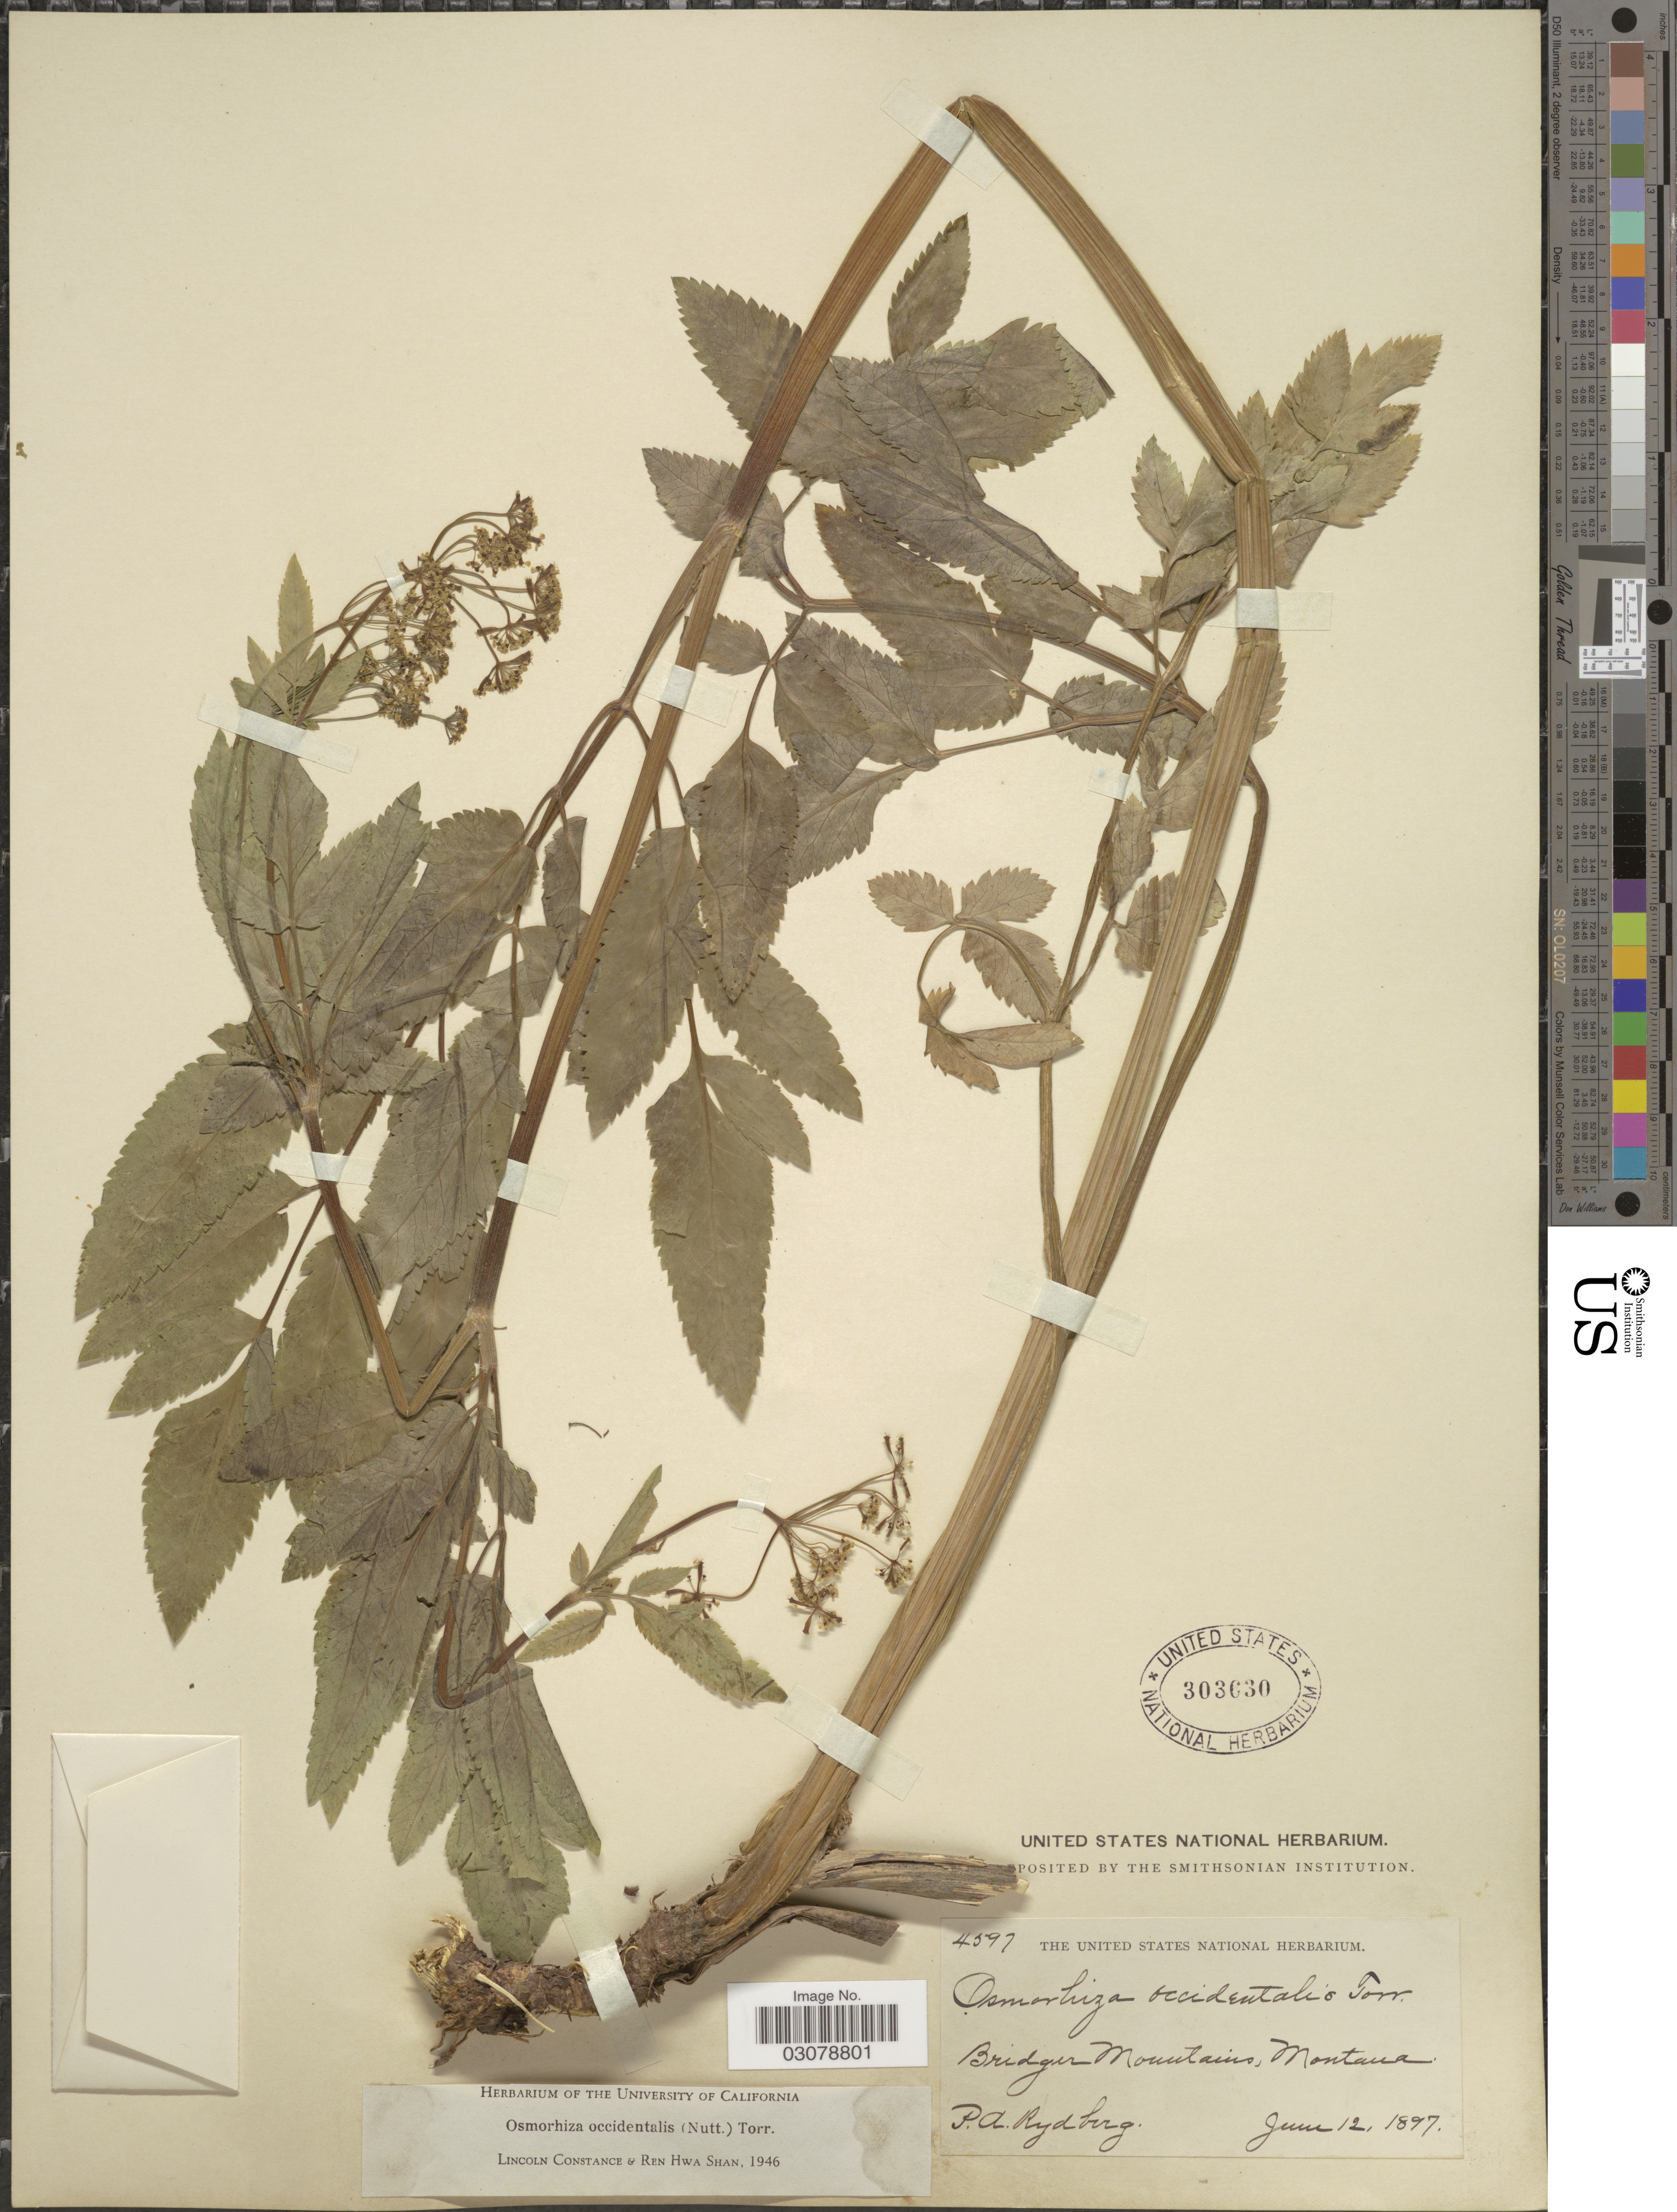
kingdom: Plantae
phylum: Tracheophyta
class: Magnoliopsida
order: Apiales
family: Apiaceae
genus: Osmorhiza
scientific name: Osmorhiza occidentalis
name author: (Nutt.) Torr.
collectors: P. A. Rydberg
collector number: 4597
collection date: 1897-06-12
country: United States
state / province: Montana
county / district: Gallatin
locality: Bridger Mountains.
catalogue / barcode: US 303630